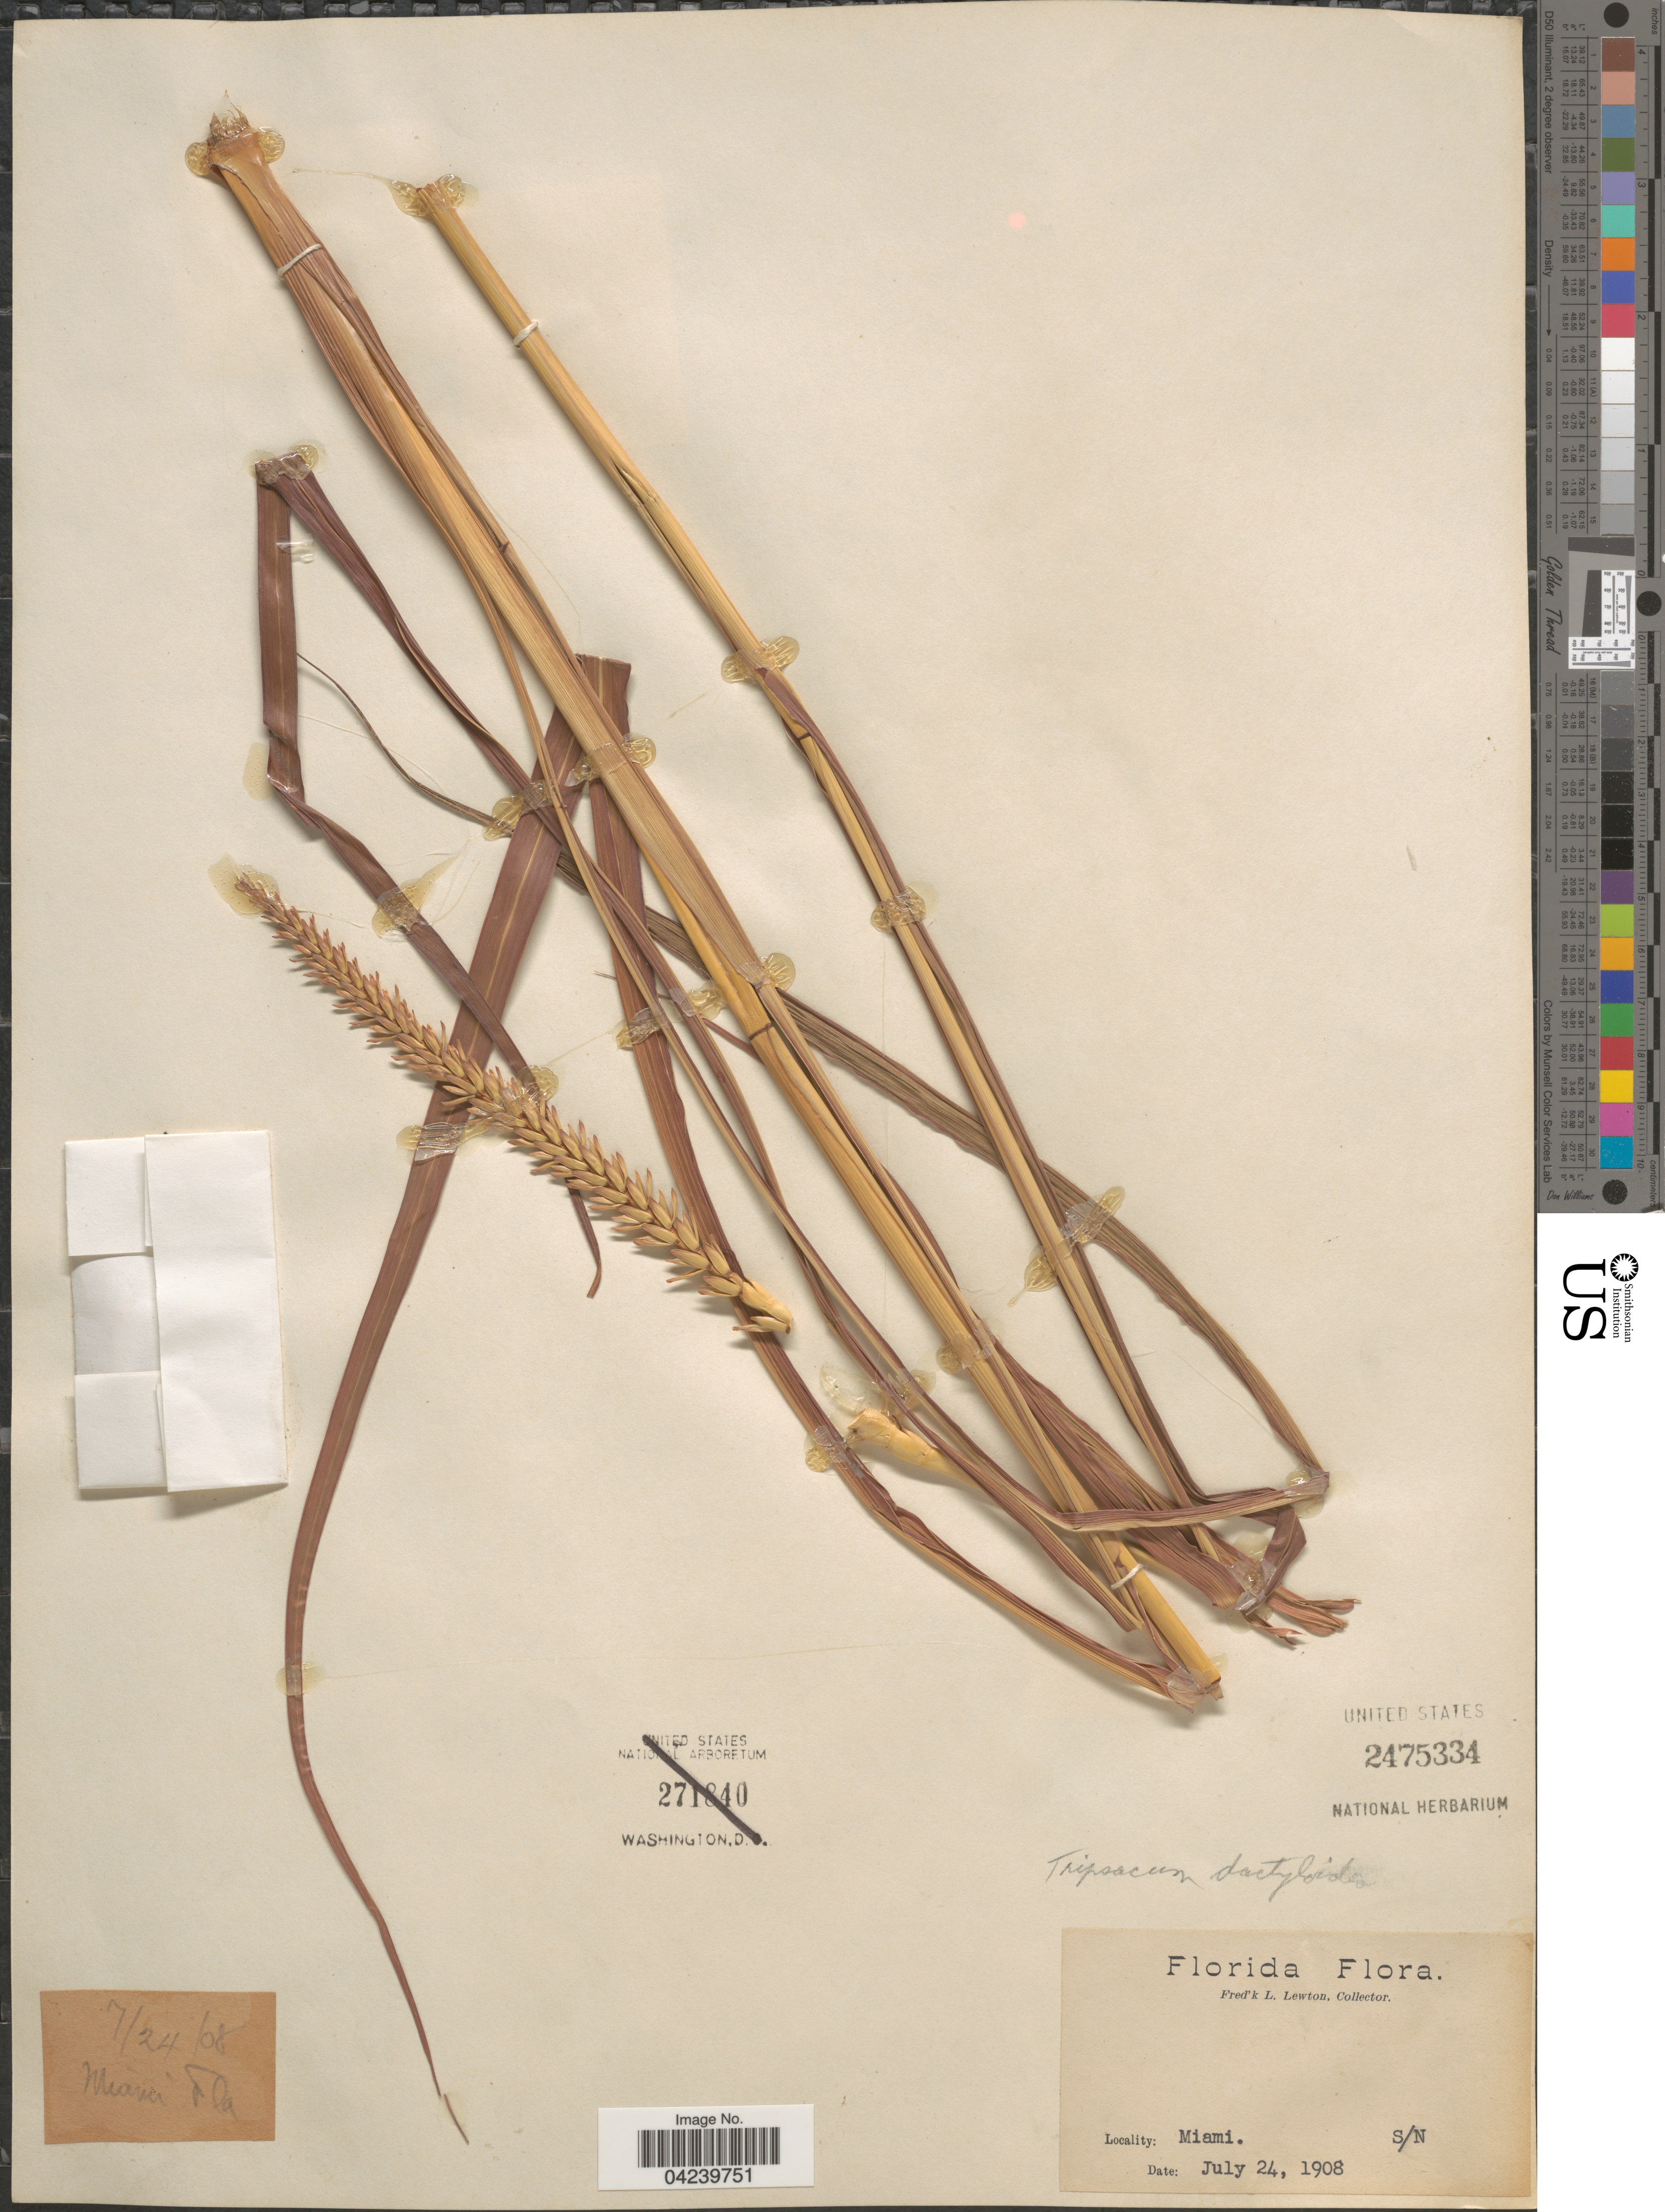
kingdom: Plantae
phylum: Tracheophyta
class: Liliopsida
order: Poales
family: Poaceae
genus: Tripsacum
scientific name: Tripsacum dactyloides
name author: (L.) L.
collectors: F. L. Lewton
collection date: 1908-07-24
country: United States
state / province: Florida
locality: Miami.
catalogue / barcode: US 2475334